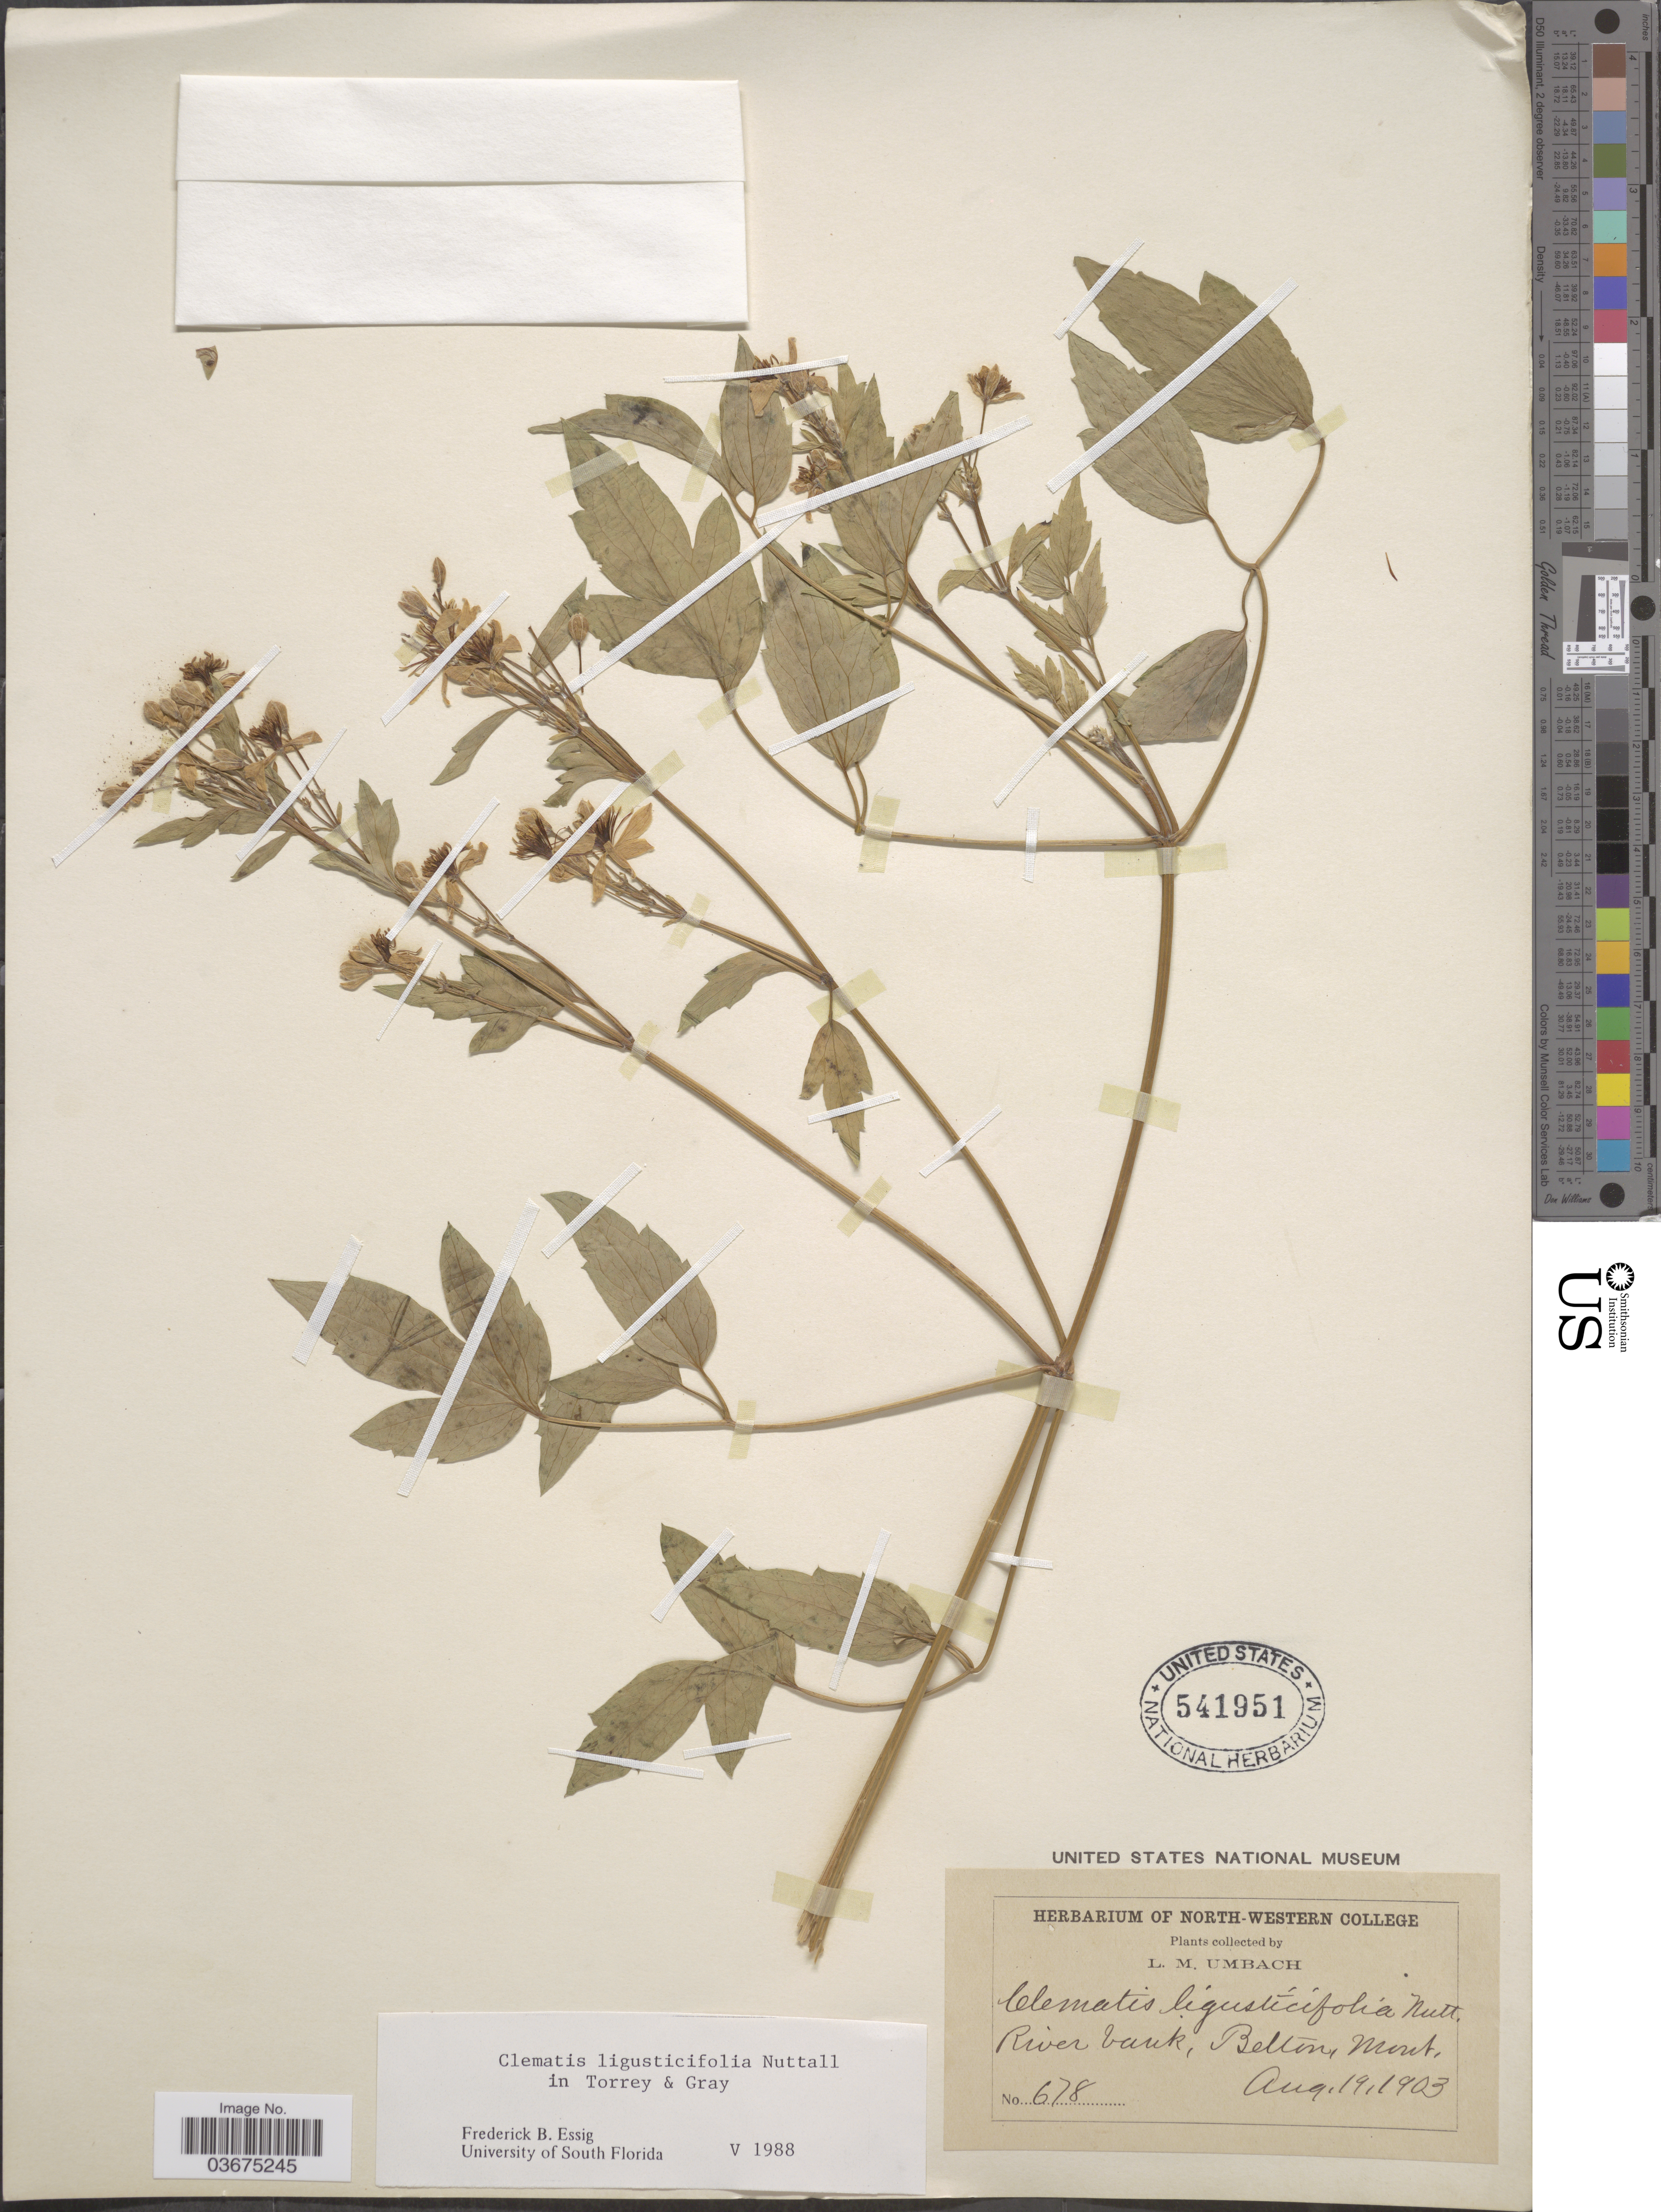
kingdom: Plantae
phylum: Tracheophyta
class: Magnoliopsida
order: Ranunculales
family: Ranunculaceae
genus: Clematis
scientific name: Clematis ligusticifolia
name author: Nutt.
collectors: L. M. Umbach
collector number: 678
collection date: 1903-08-19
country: United States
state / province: Montana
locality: River bank, Belton.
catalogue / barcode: US 541951